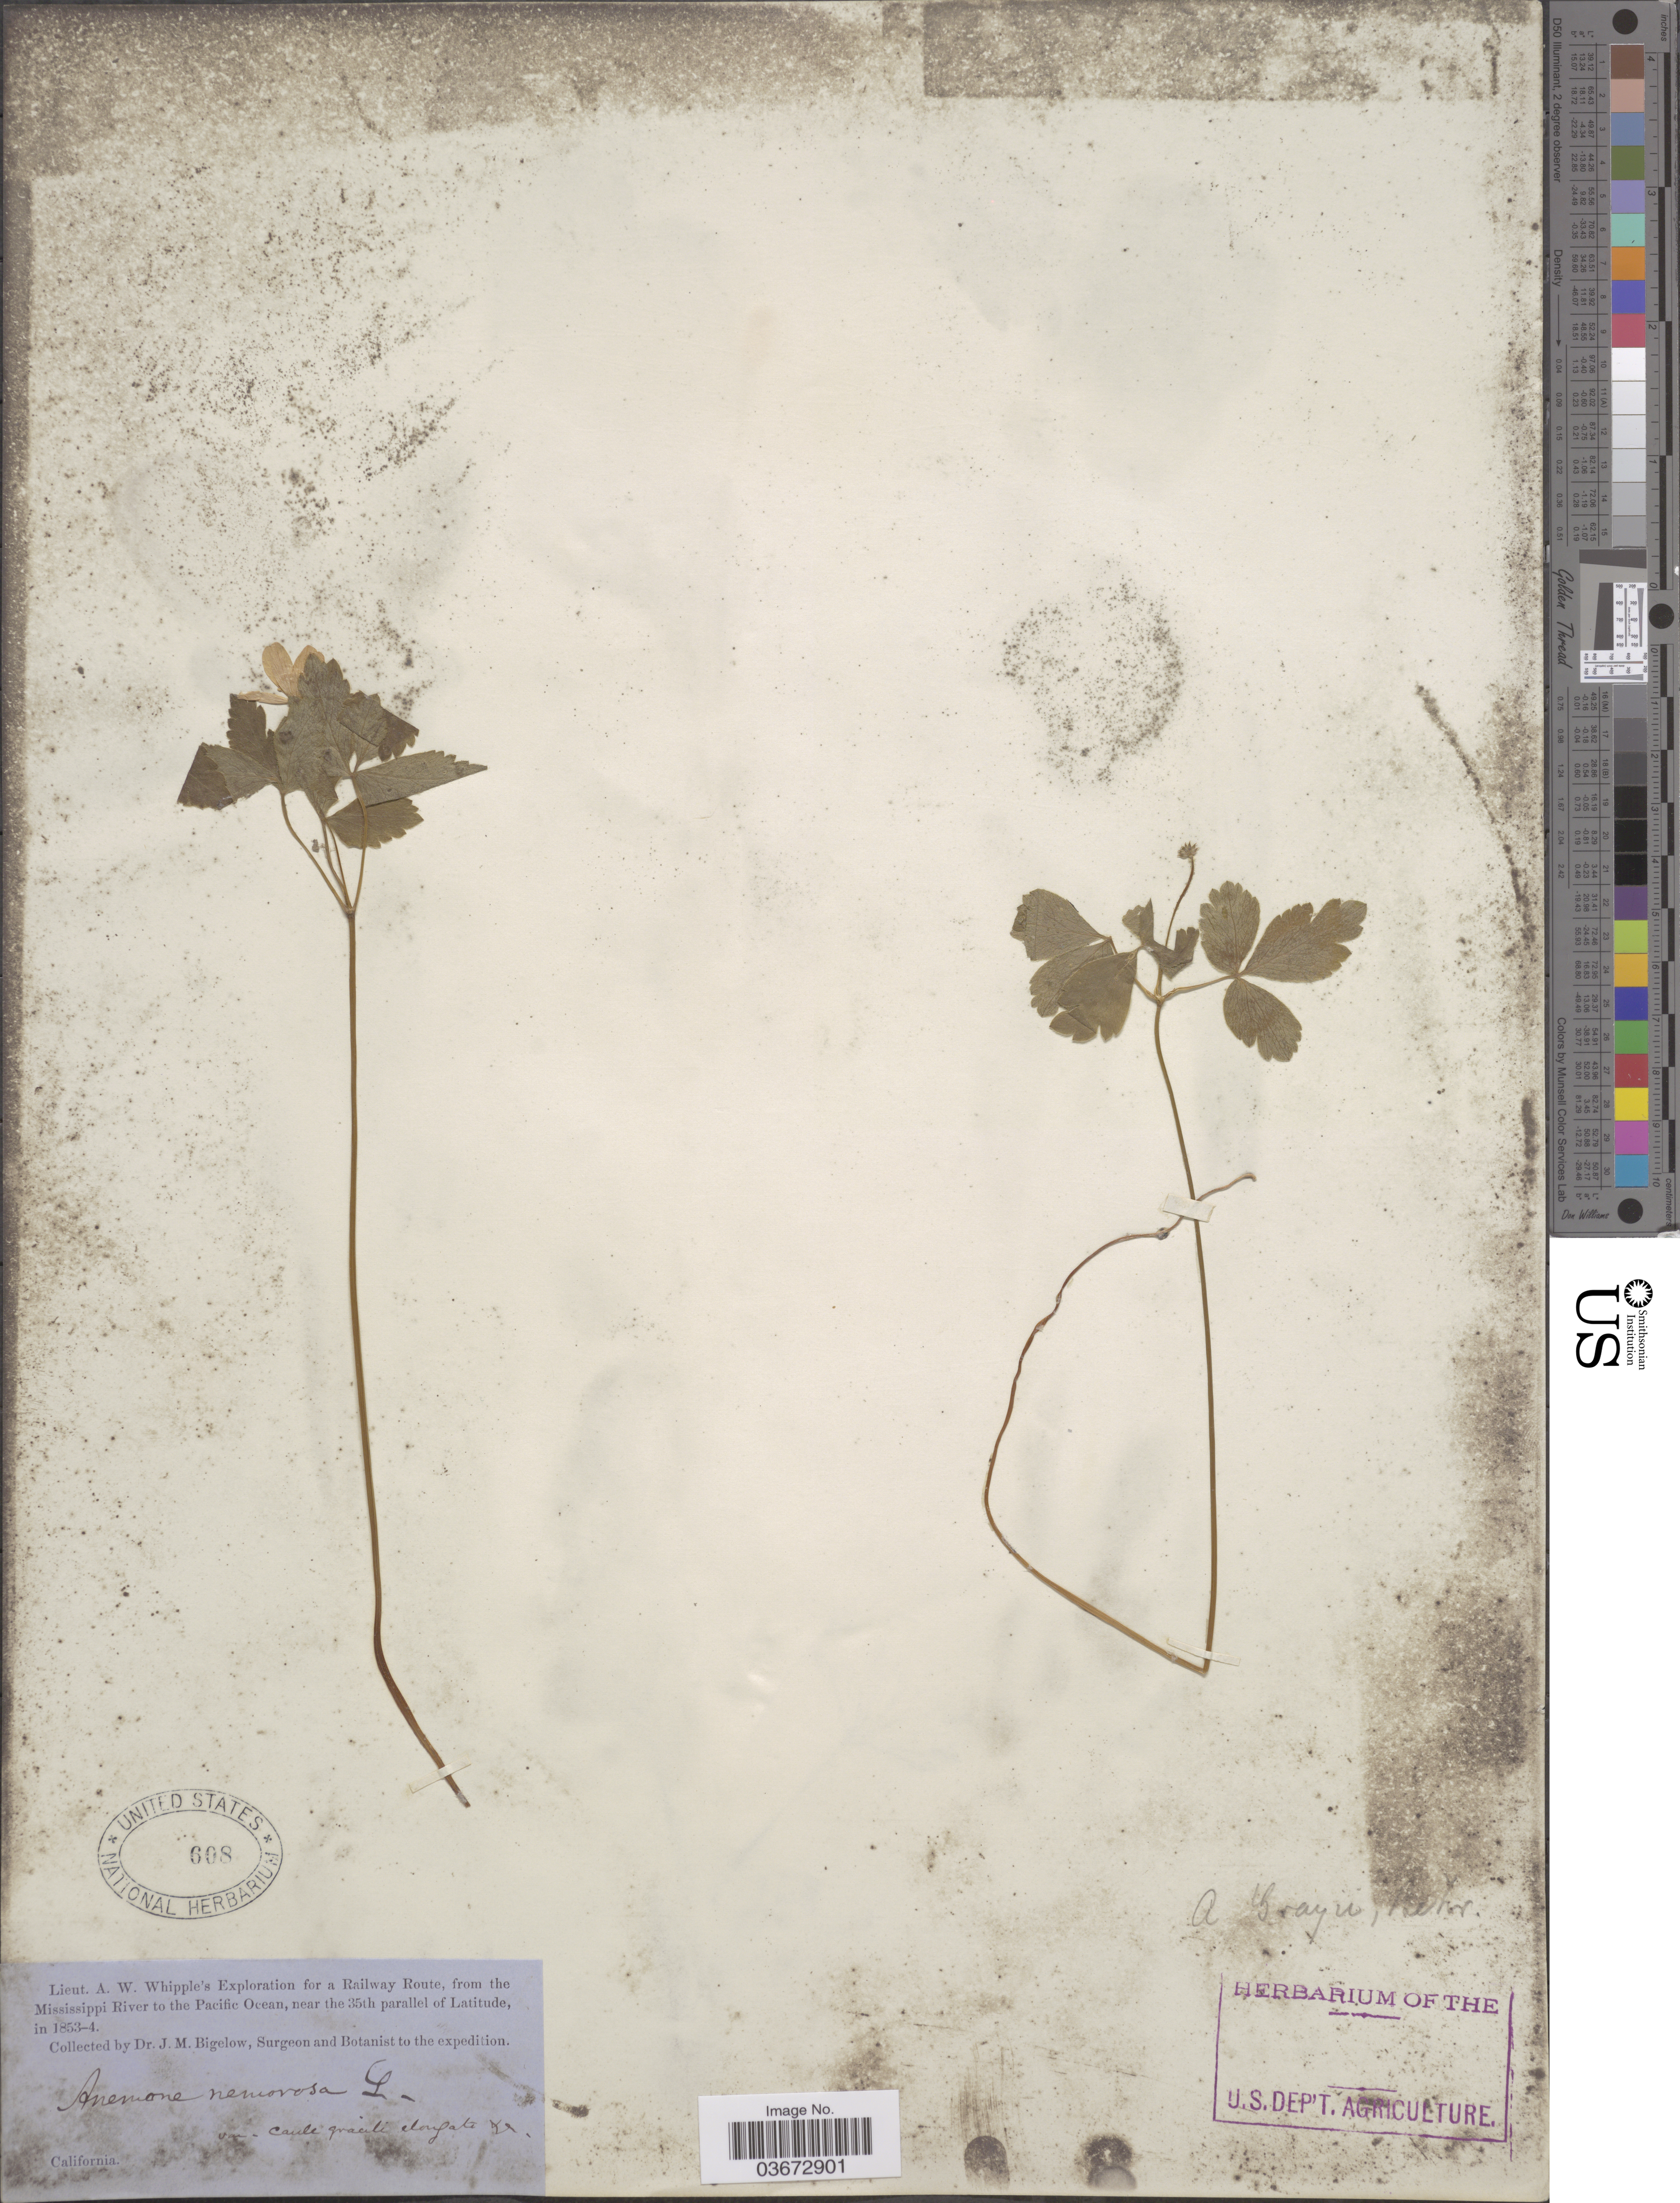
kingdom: Plantae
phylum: Tracheophyta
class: Magnoliopsida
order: Ranunculales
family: Ranunculaceae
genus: Anemone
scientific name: Anemone quinquefolia var. grayi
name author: (Behr ex Kellogg) Jeps.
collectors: J. M. Bigelow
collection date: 1853/1854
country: United States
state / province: California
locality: From the Mississippi River to the Pacific Ocean, near the 35th parallel Latitude. California.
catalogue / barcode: US 608